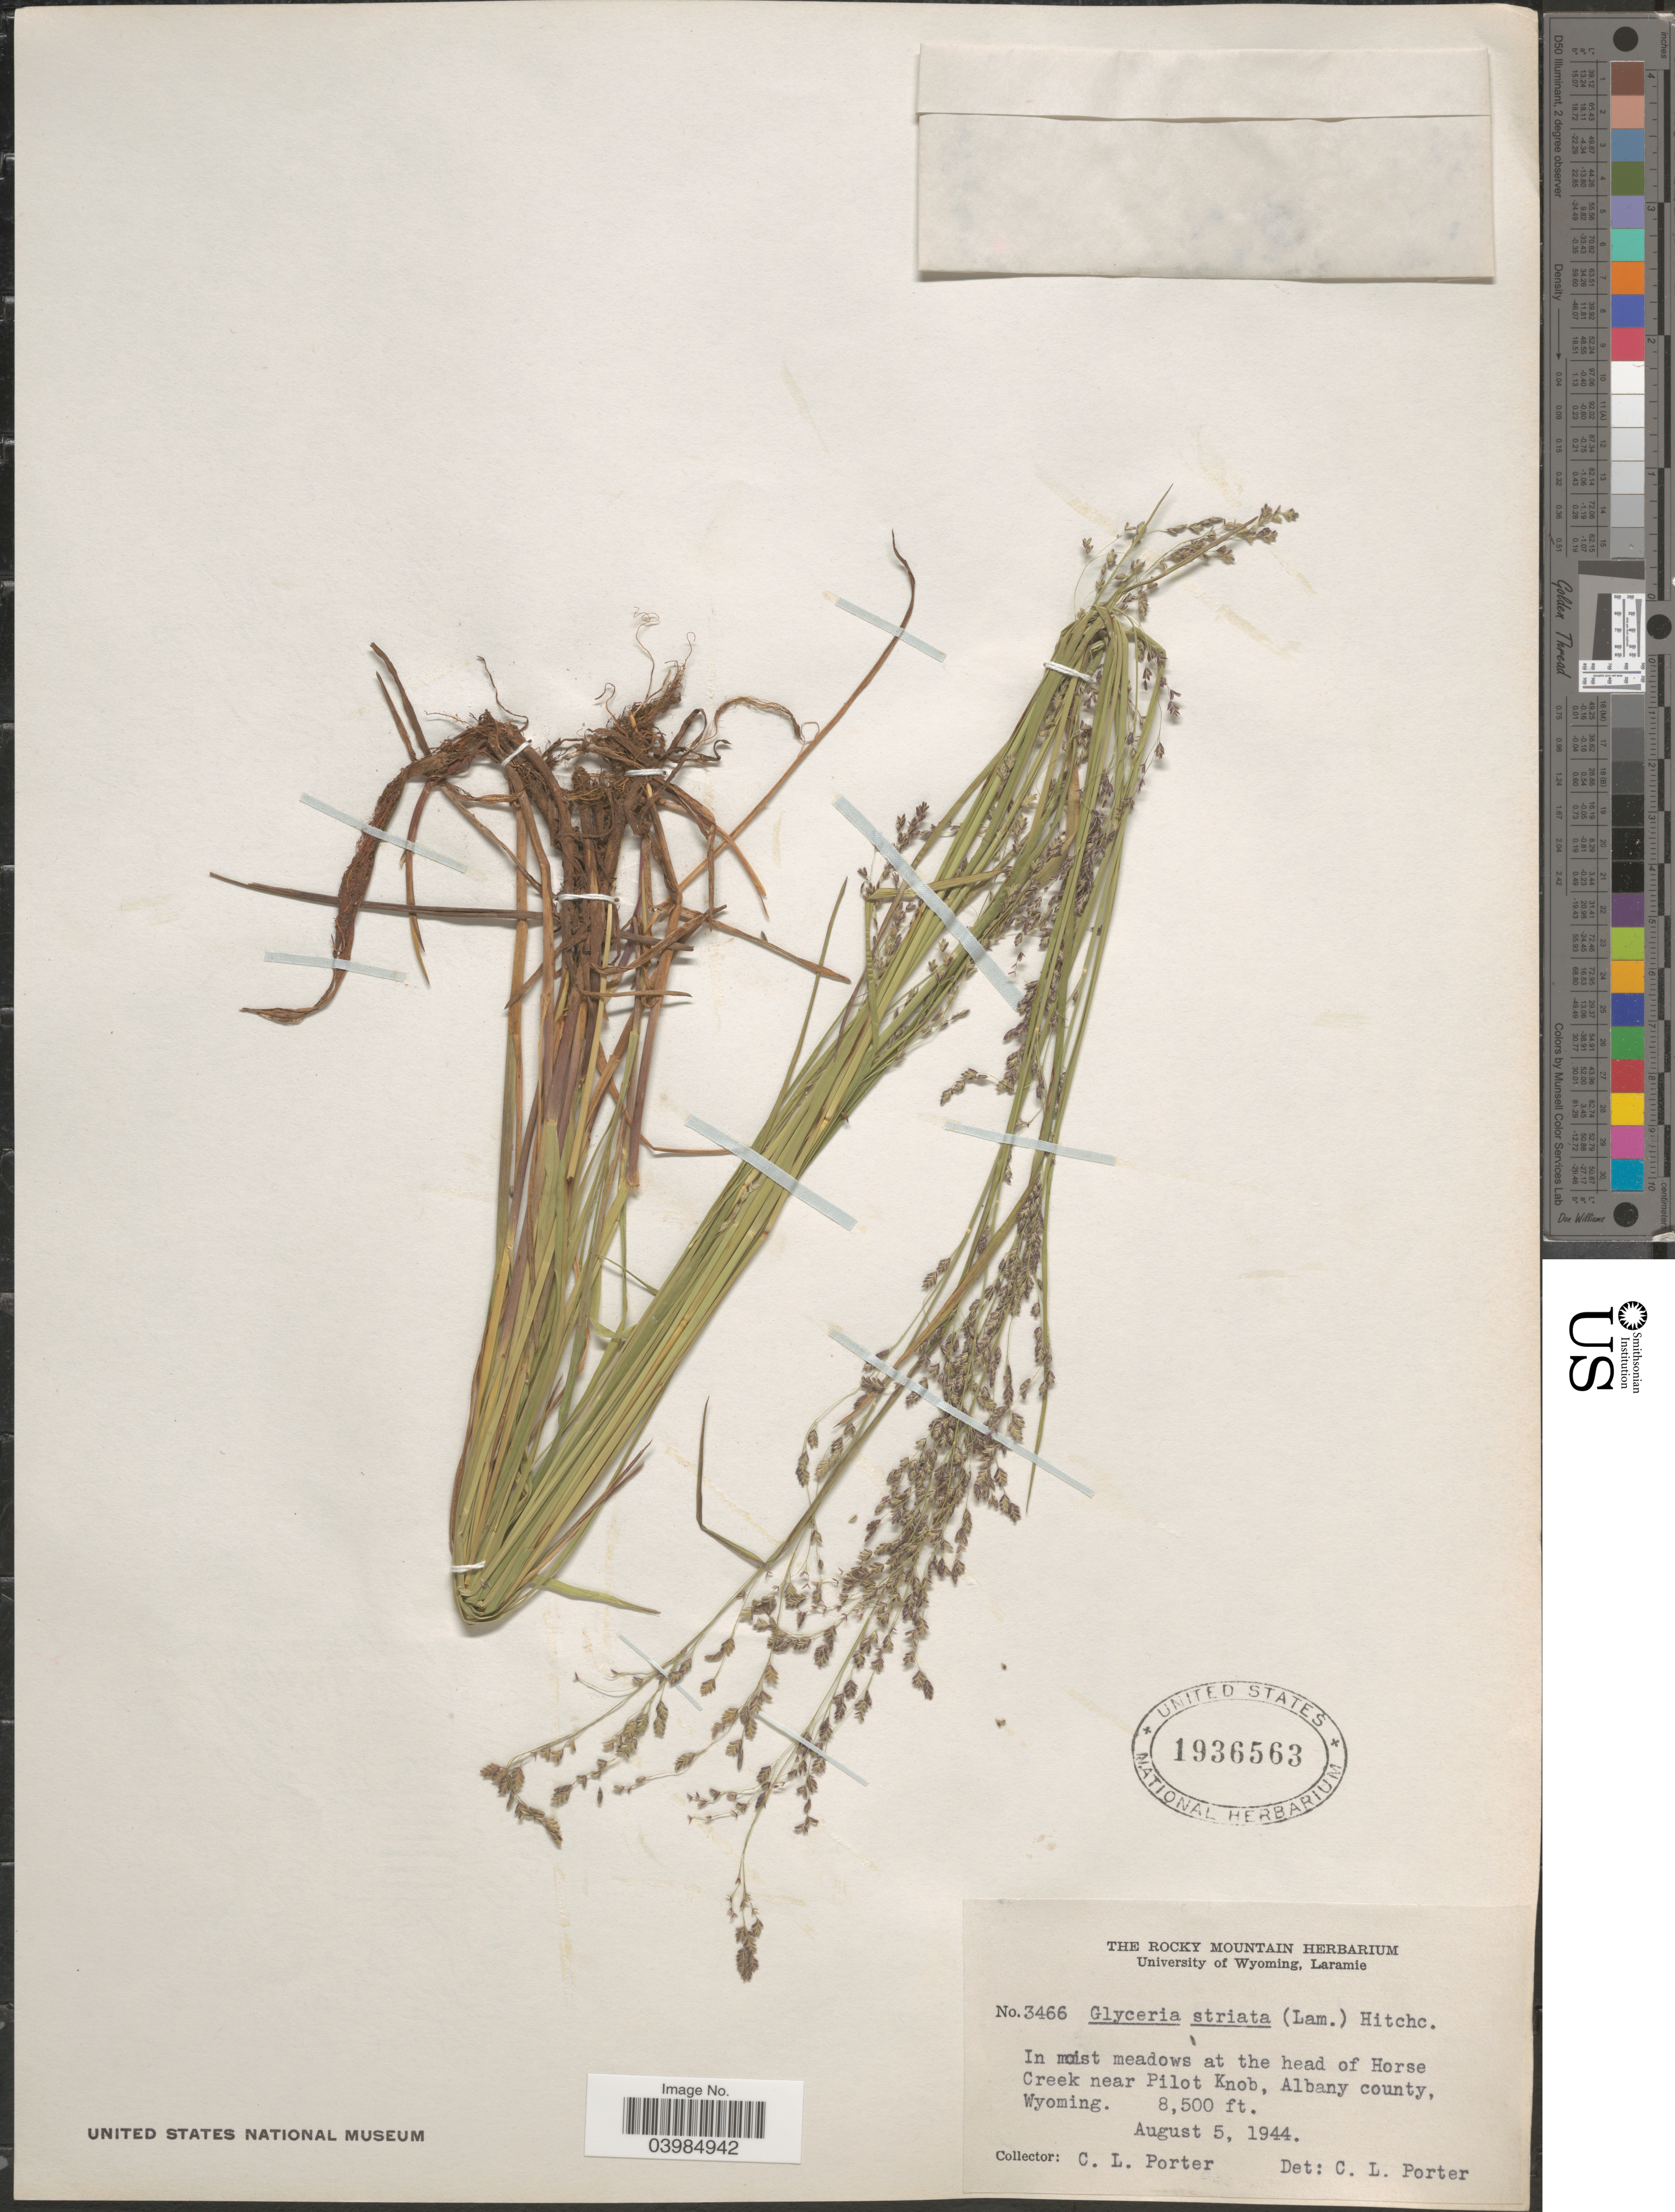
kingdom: Plantae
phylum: Tracheophyta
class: Liliopsida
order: Poales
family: Poaceae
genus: Glyceria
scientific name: Glyceria striata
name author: (Lam.) Hitchc.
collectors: C. L. Porter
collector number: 3466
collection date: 1944-08-05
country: United States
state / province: Wyoming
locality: At the head of Horse Creek near Pilot Knob, Albany county.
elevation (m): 2591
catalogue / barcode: US 1936563